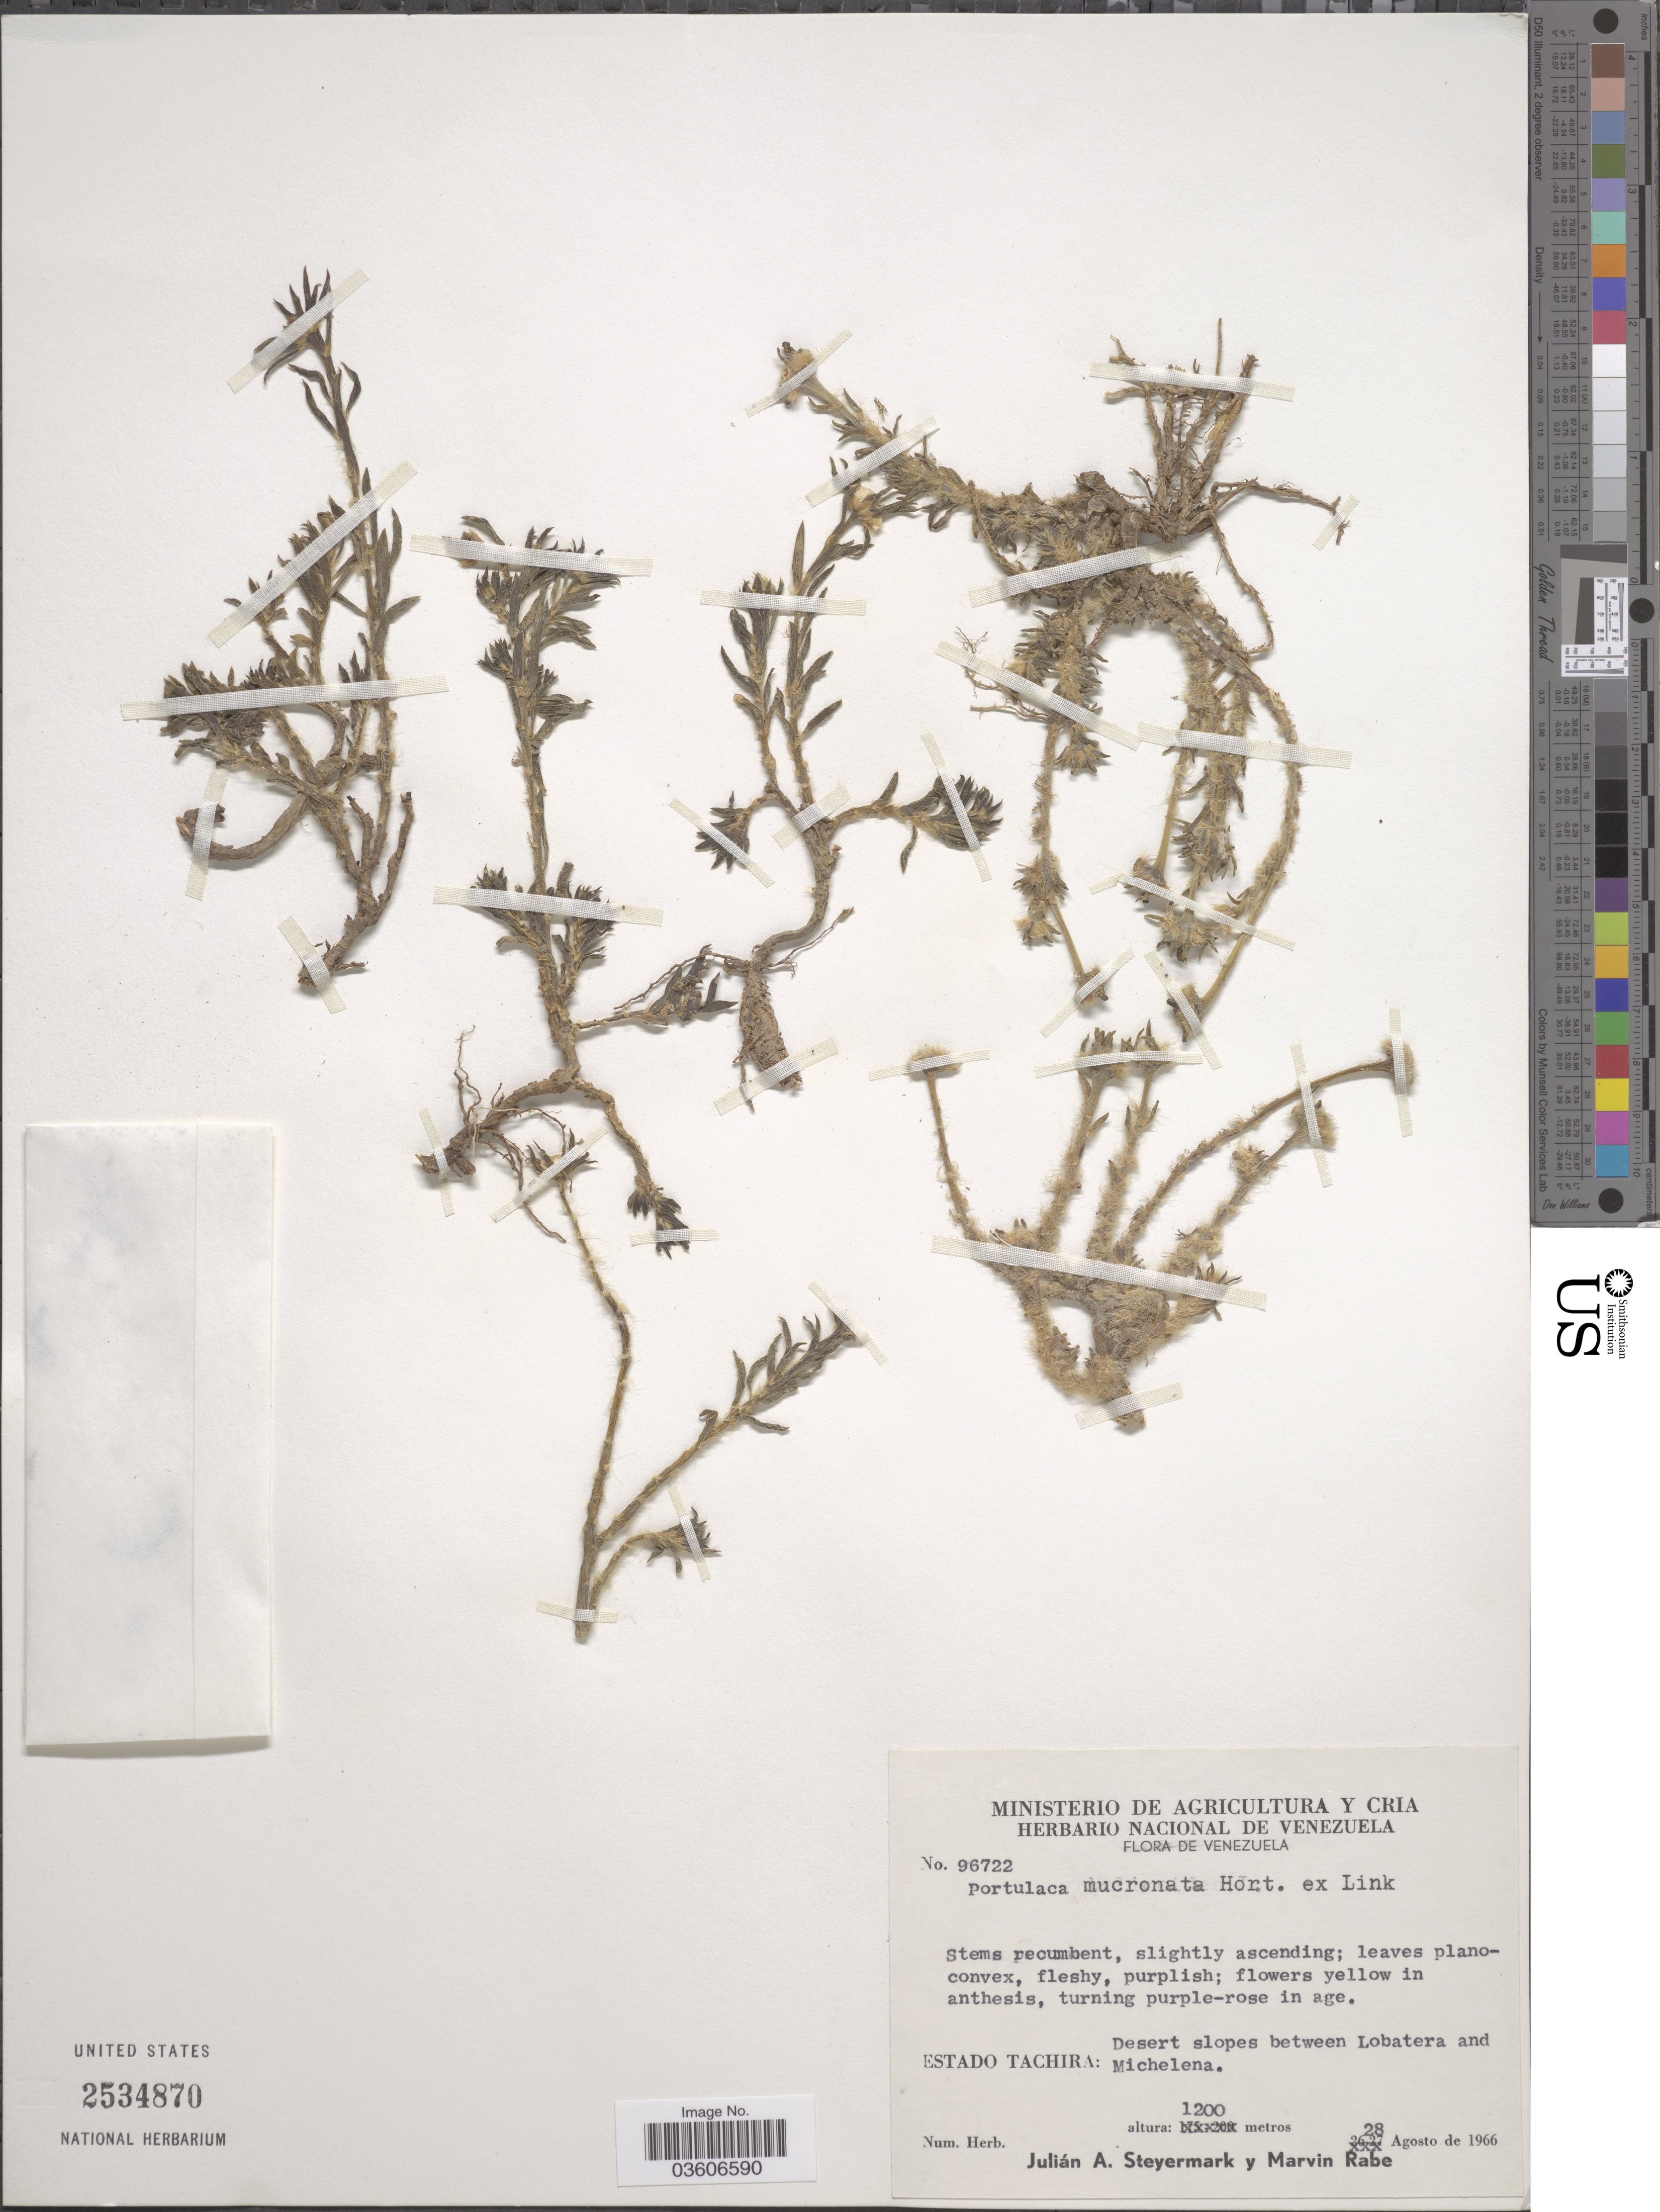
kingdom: Plantae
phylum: Tracheophyta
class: Magnoliopsida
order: Caryophyllales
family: Portulacaceae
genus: Portulaca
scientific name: Portulaca mucronata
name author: Link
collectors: J. Steyermark & M. Rabe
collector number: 96722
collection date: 1966-08-28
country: Venezuela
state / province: Tachira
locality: Desert slopes between Lobatera and Michelena.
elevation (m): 1200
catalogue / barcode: US 2534870